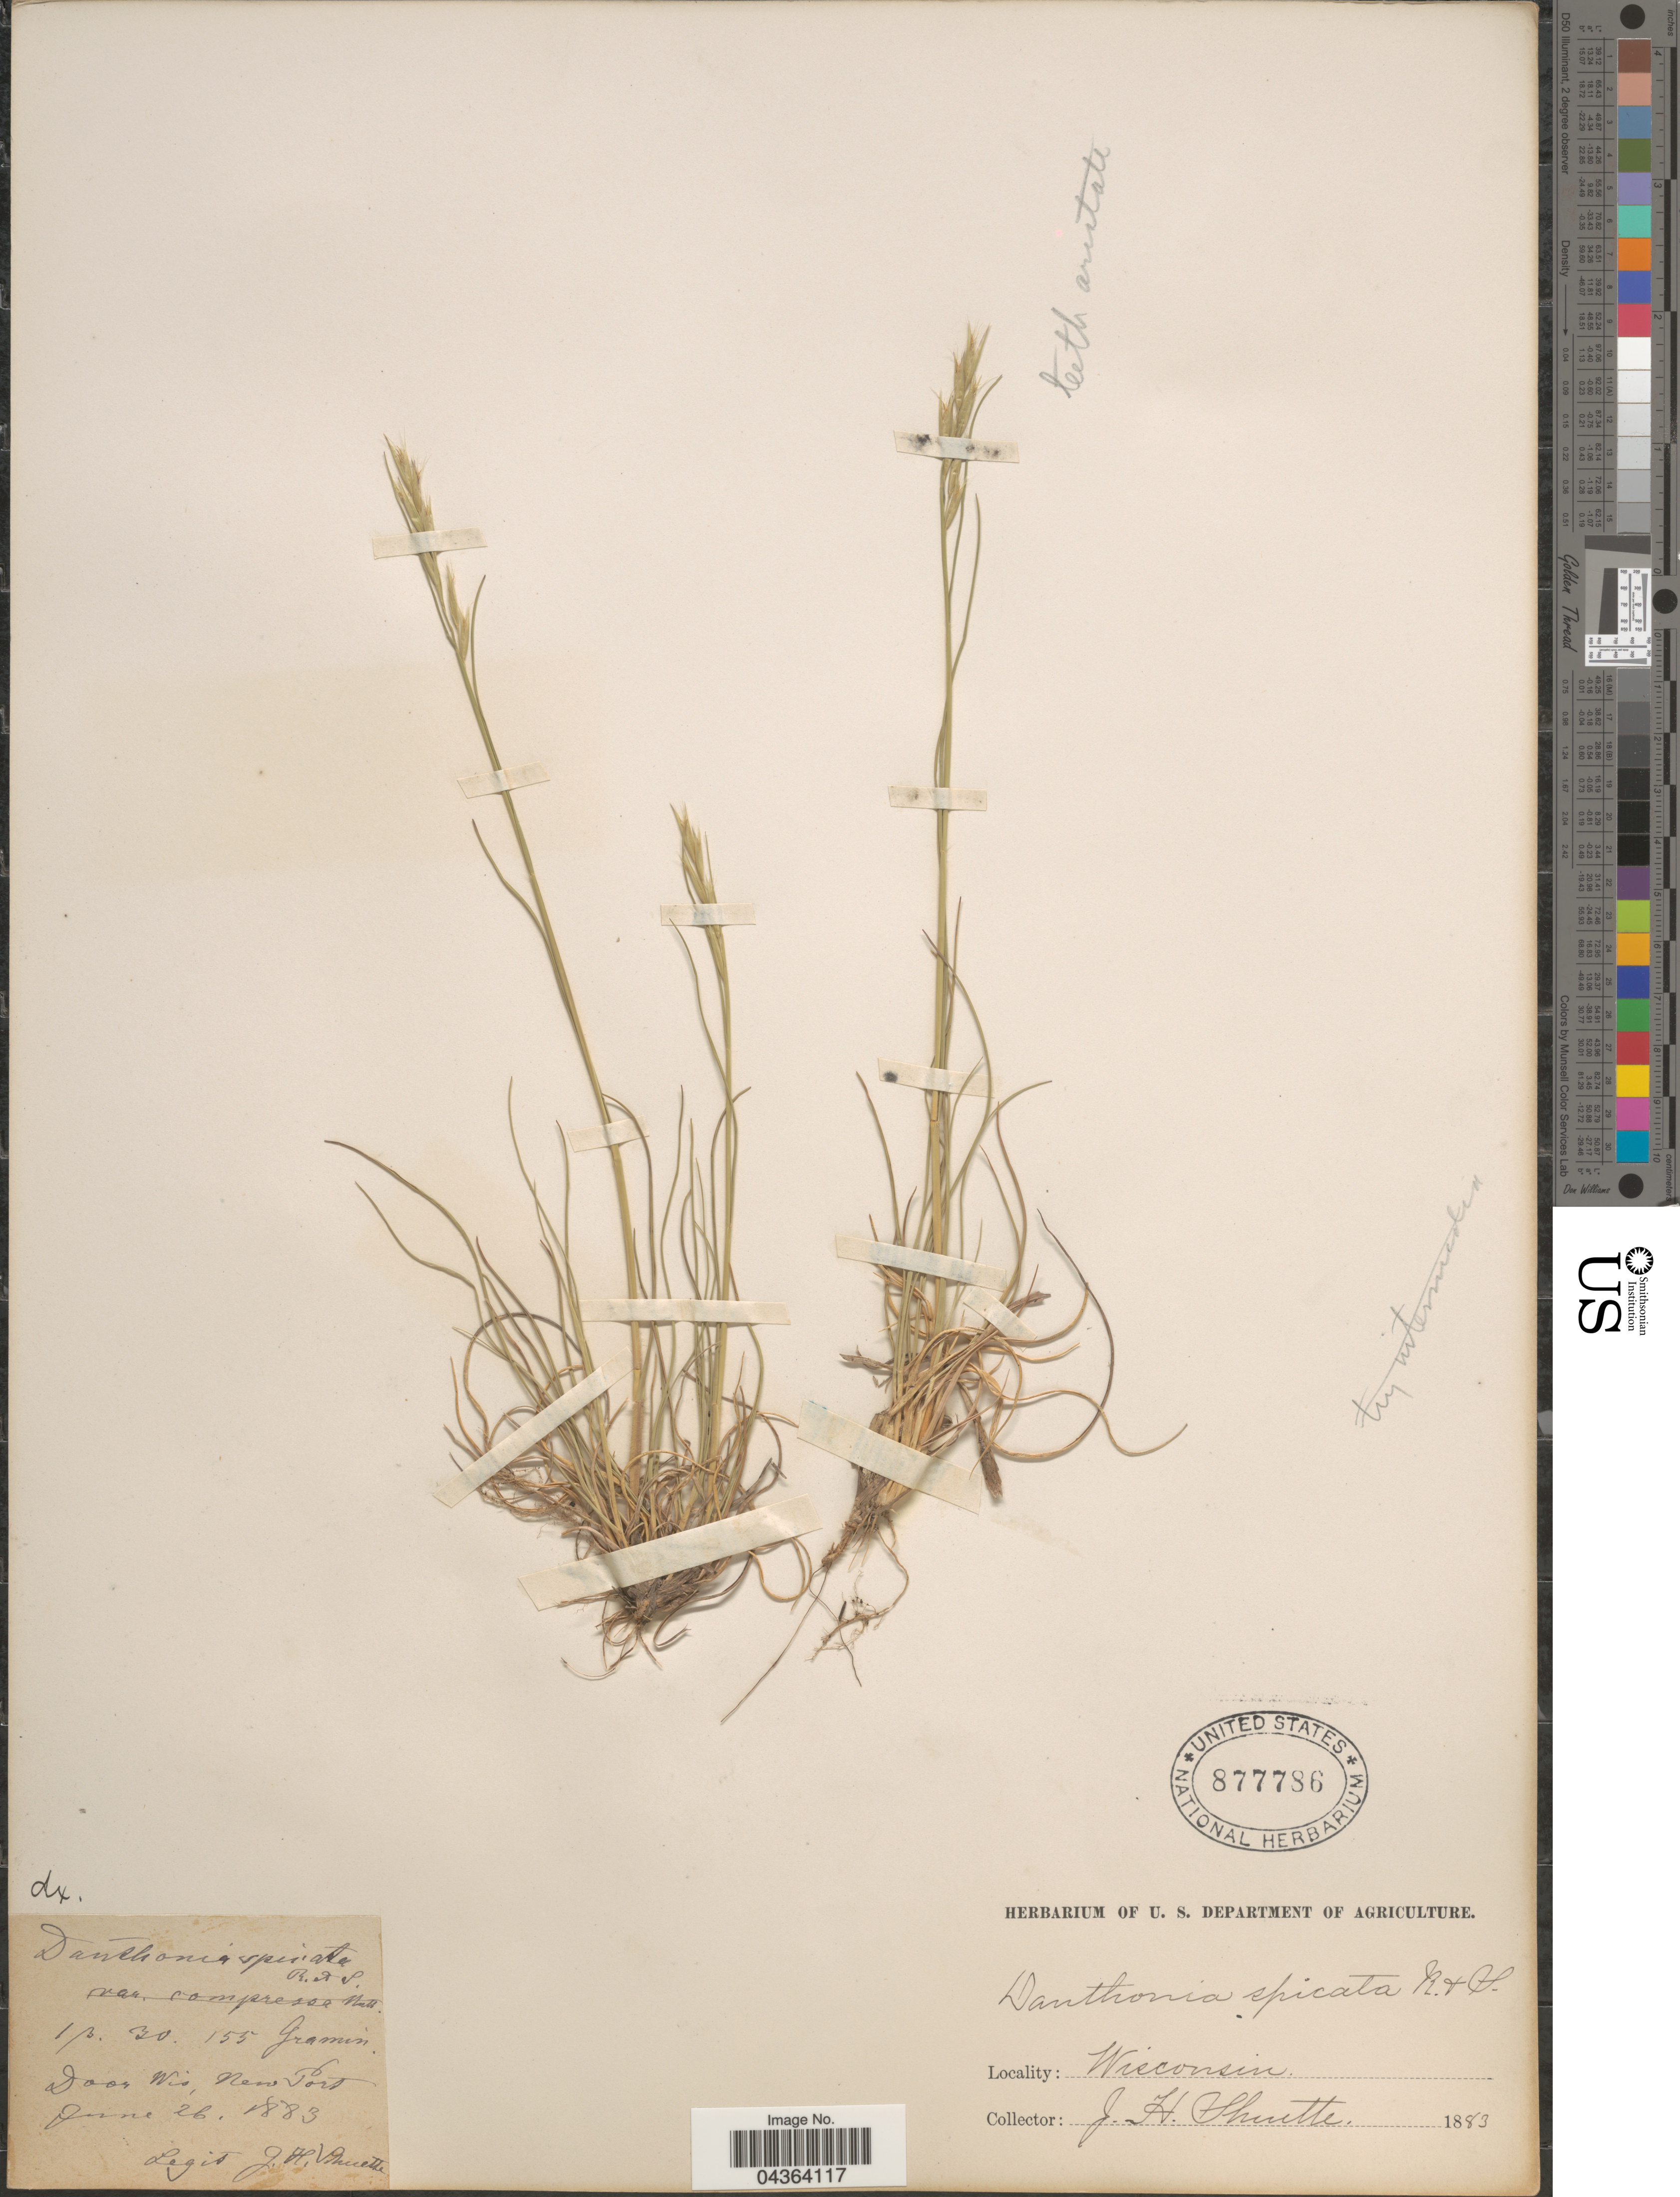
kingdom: Plantae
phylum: Tracheophyta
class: Liliopsida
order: Poales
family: Poaceae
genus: Danthonia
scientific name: Danthonia spicata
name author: (L.) P. Beauv. ex Roem. & Schult.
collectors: J. Vinciette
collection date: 1883-06-26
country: United States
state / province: Wisconsin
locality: Door Wis., New Port.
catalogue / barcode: US 877786